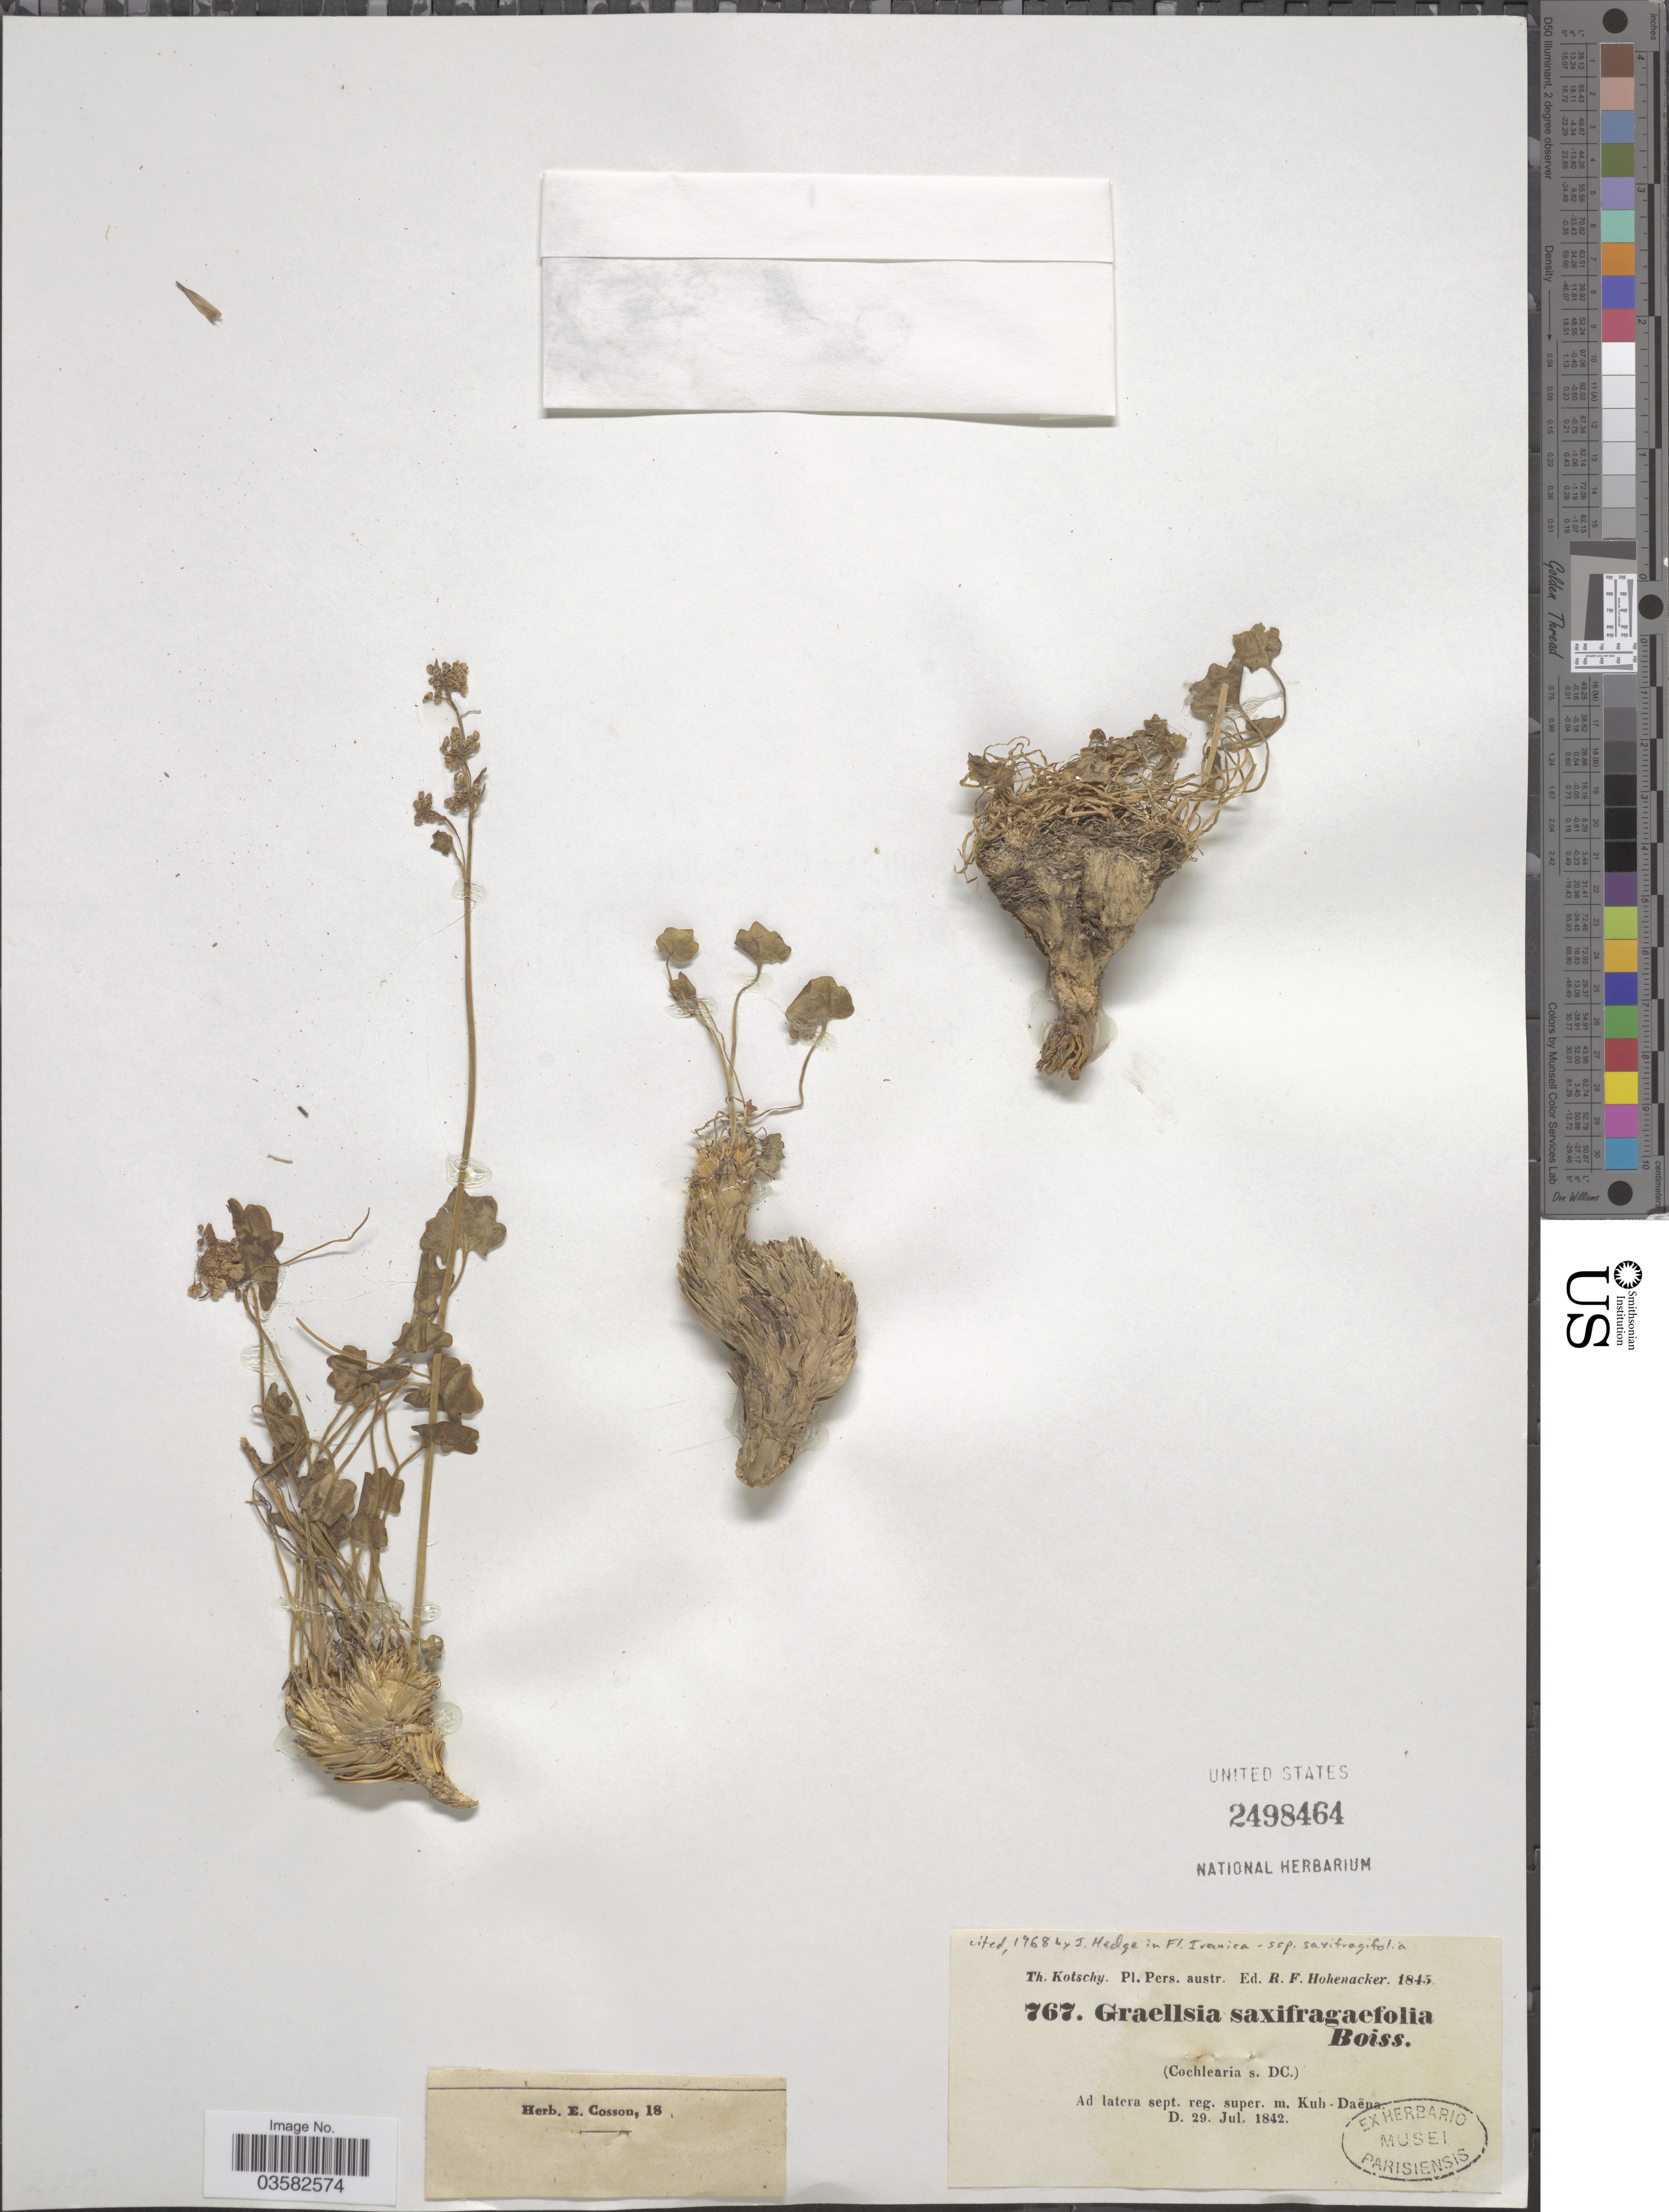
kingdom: Plantae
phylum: Tracheophyta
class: Magnoliopsida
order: Brassicales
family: Brassicaceae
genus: Graellsia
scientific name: Graellsia saxifragifolia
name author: Boiss.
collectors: K. G. Kotschy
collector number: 767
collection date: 1842-07-29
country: Iran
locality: Ad latera sept. reg. super. m. Kuh-Daëna.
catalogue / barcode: US 2498464